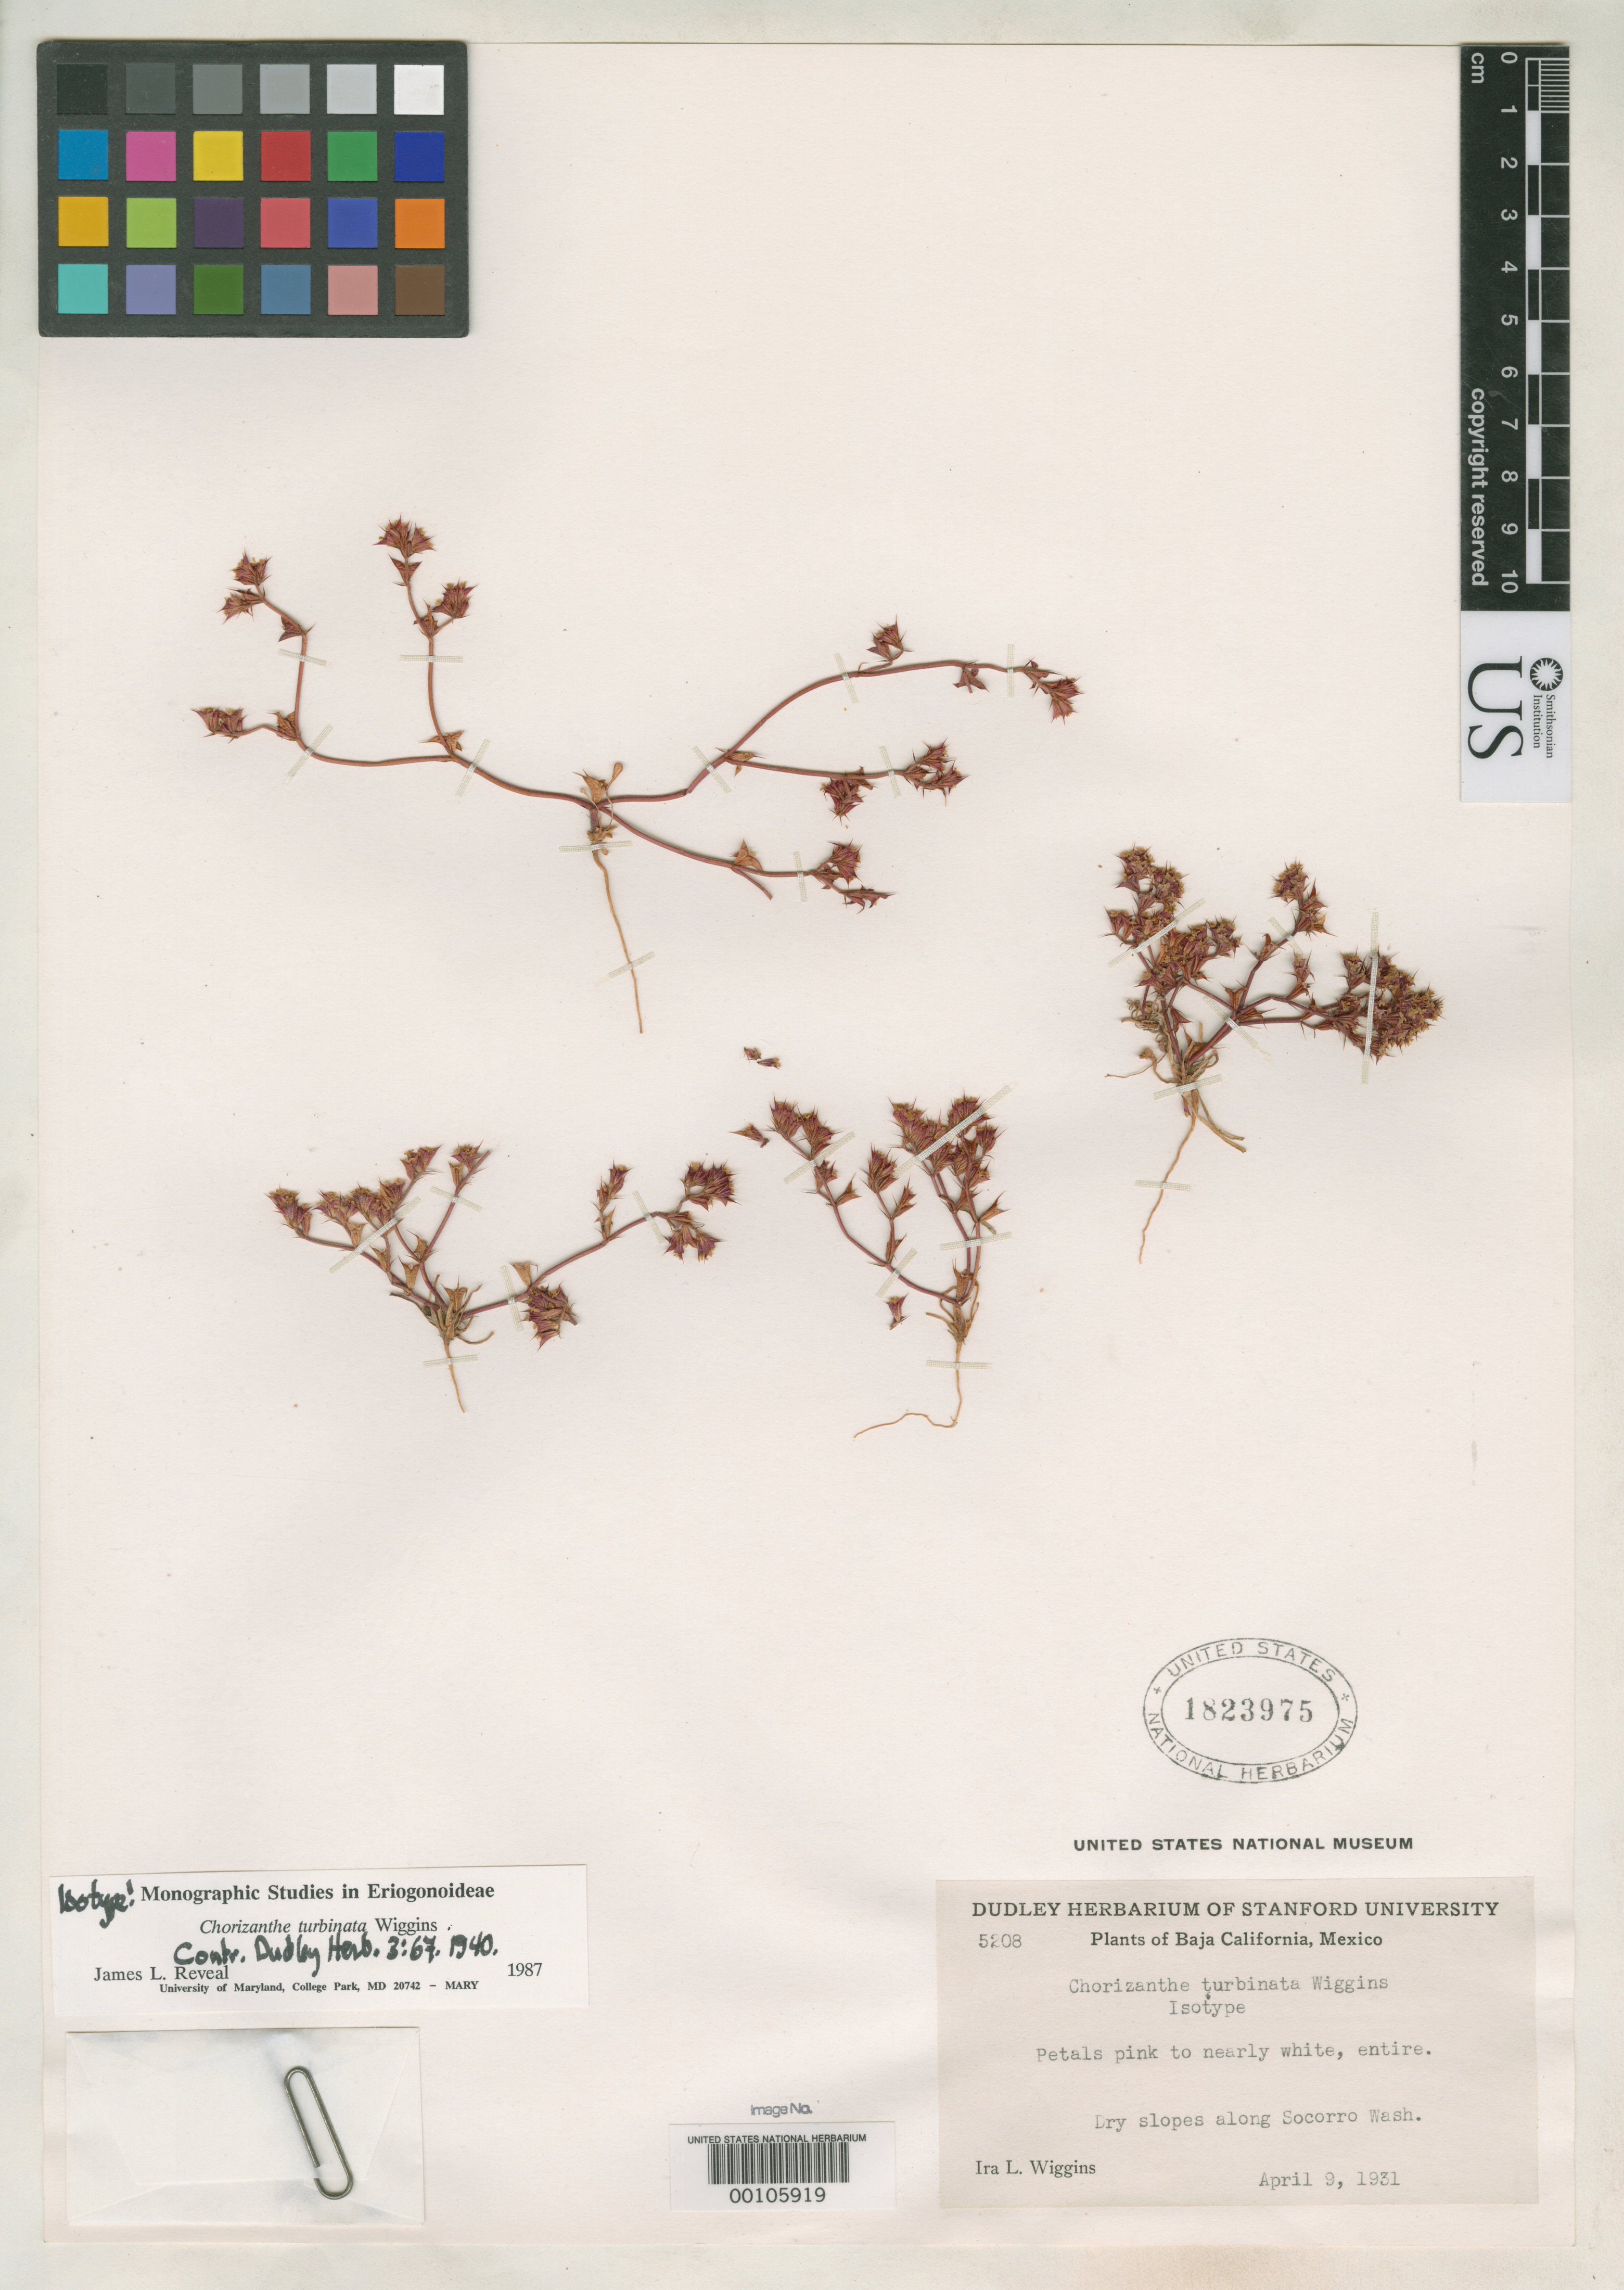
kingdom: Plantae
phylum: Tracheophyta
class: Magnoliopsida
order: Caryophyllales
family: Polygonaceae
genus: Chorizanthe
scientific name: Chorizanthe turbinata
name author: Wiggins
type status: Isotype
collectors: I. L. Wiggins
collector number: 5208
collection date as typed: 09 Apr 1931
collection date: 1931-04-09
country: Mexico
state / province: Baja California Norte / Baja California Sur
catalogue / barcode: US 1823975